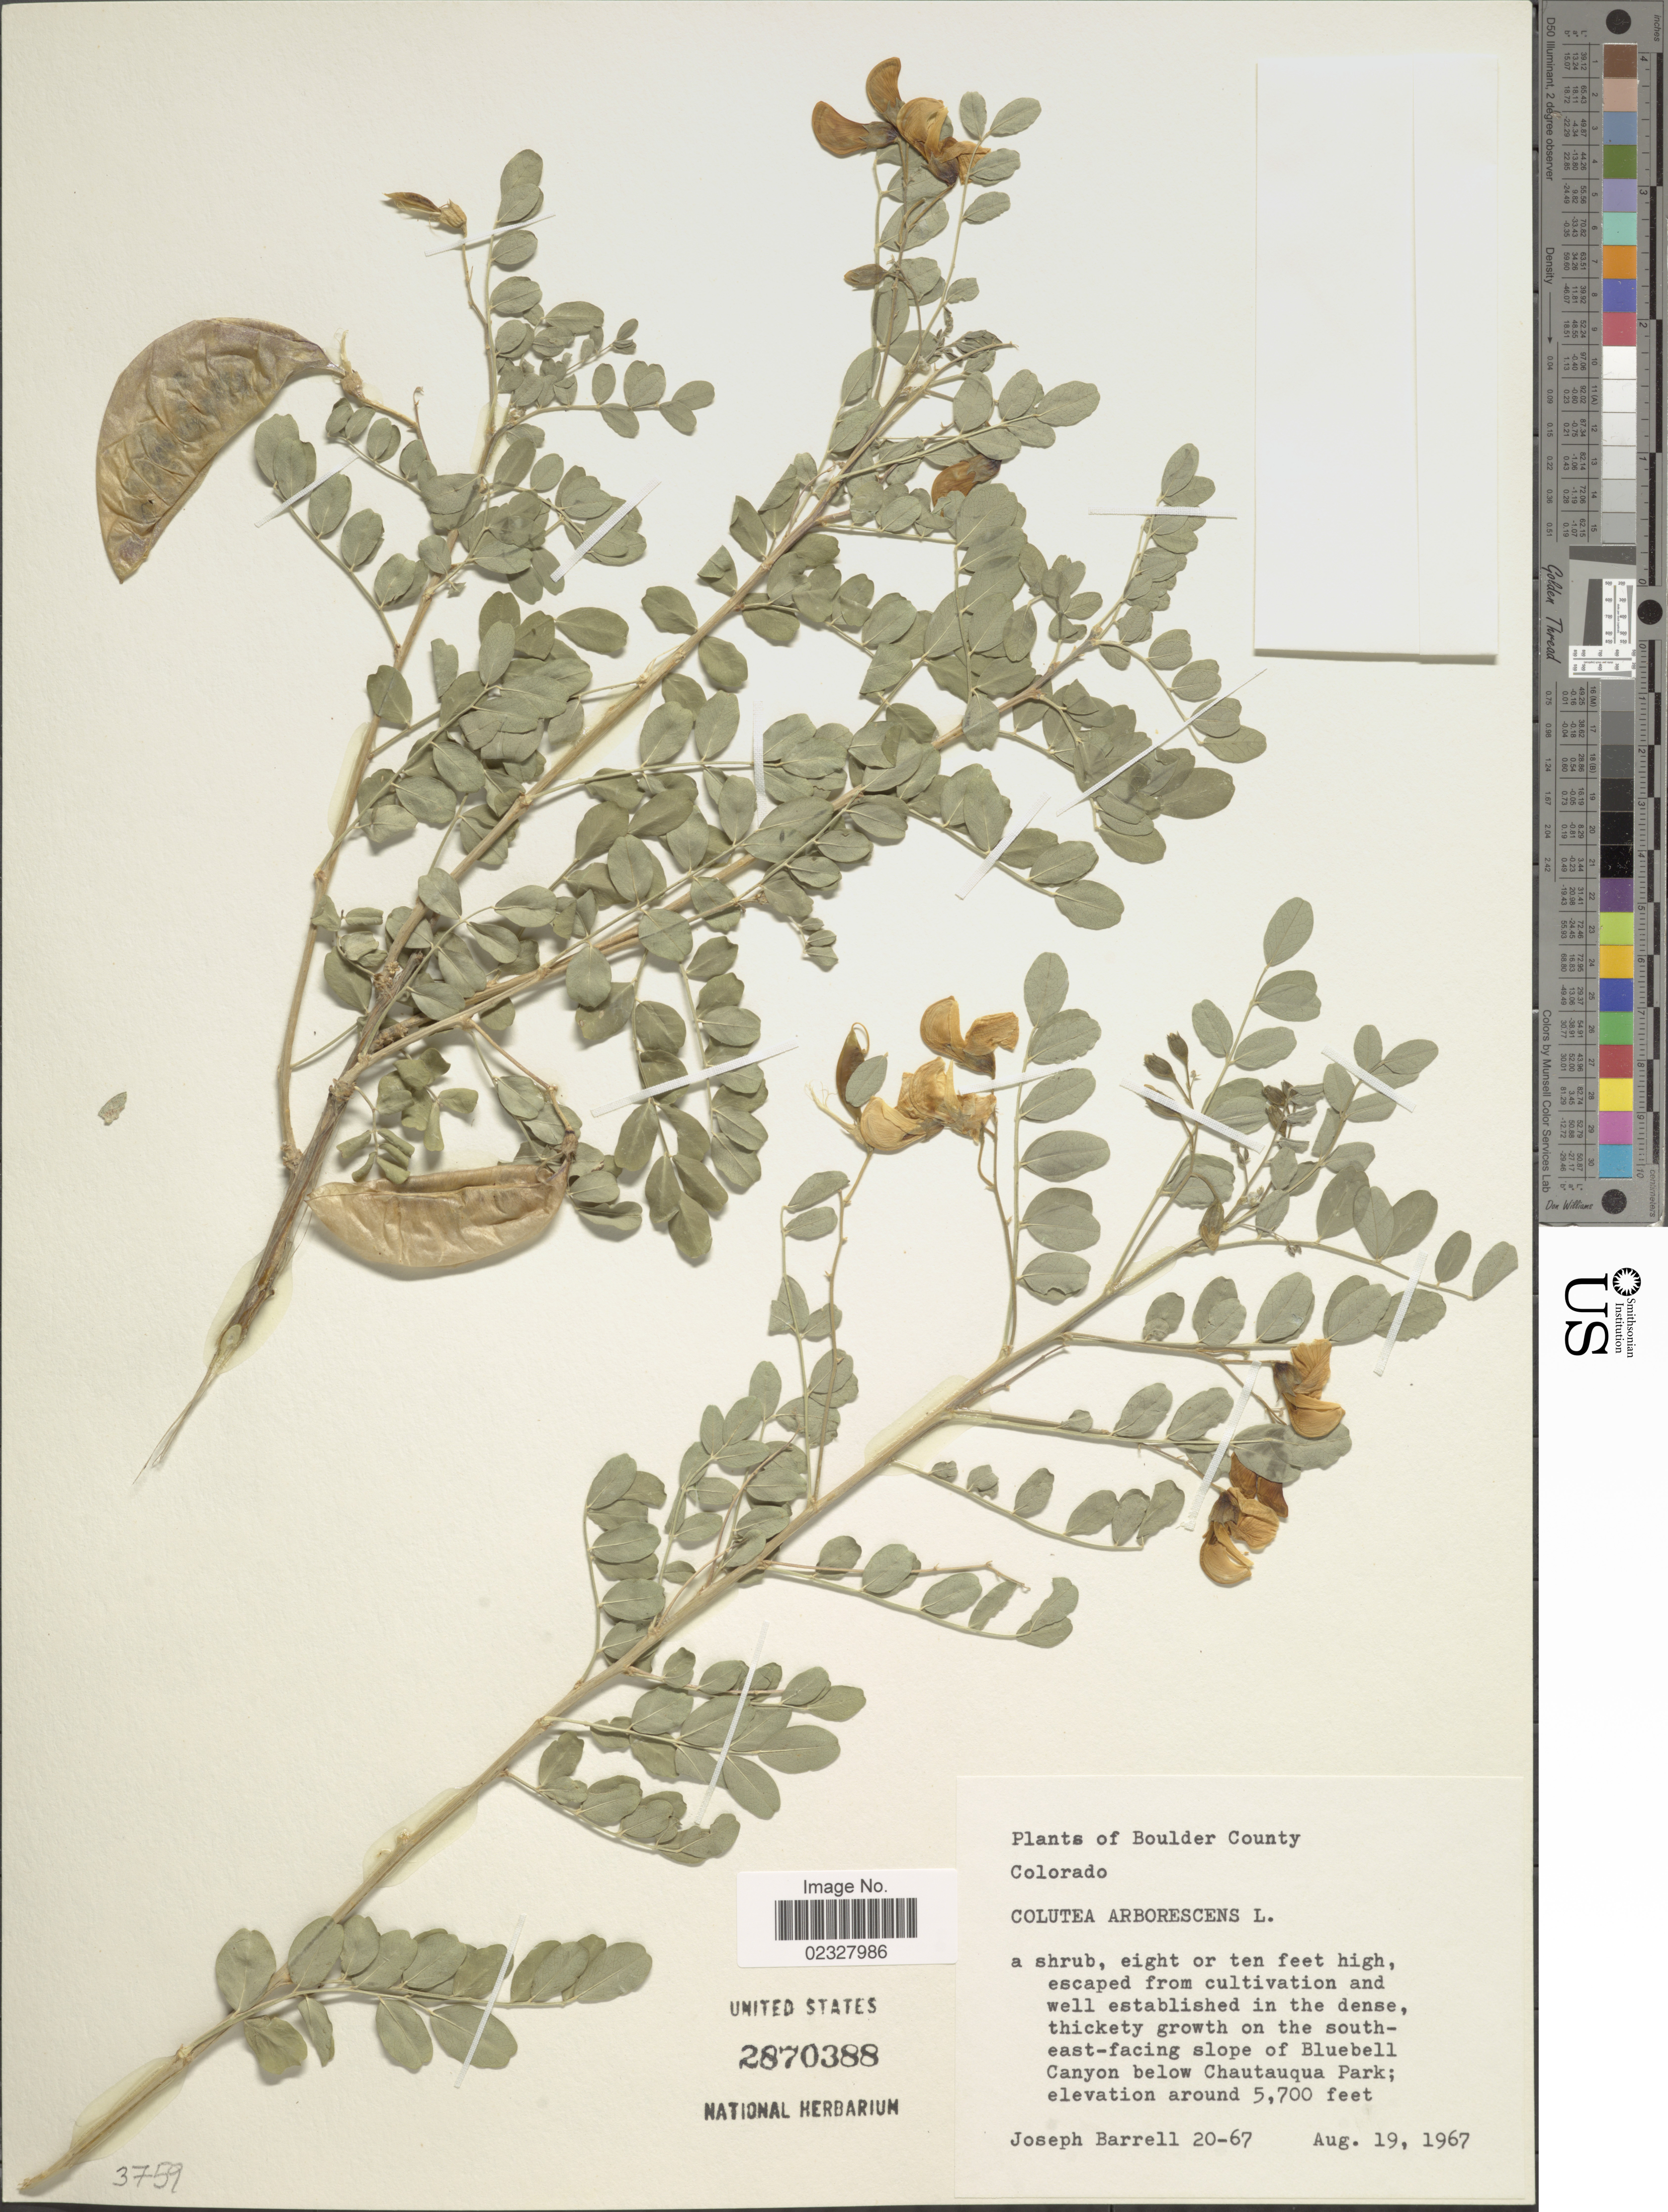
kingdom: Plantae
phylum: Tracheophyta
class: Magnoliopsida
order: Fabales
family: Fabaceae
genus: Colutea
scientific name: Colutea arborescens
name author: L.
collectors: J. Barrell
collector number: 20-67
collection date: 1967-08-19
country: United States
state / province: Colorado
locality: Thickety growth on the southeast-facing slope of Bluebell Canyon below Chautauqua Park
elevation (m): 1737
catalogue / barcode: US 2870388